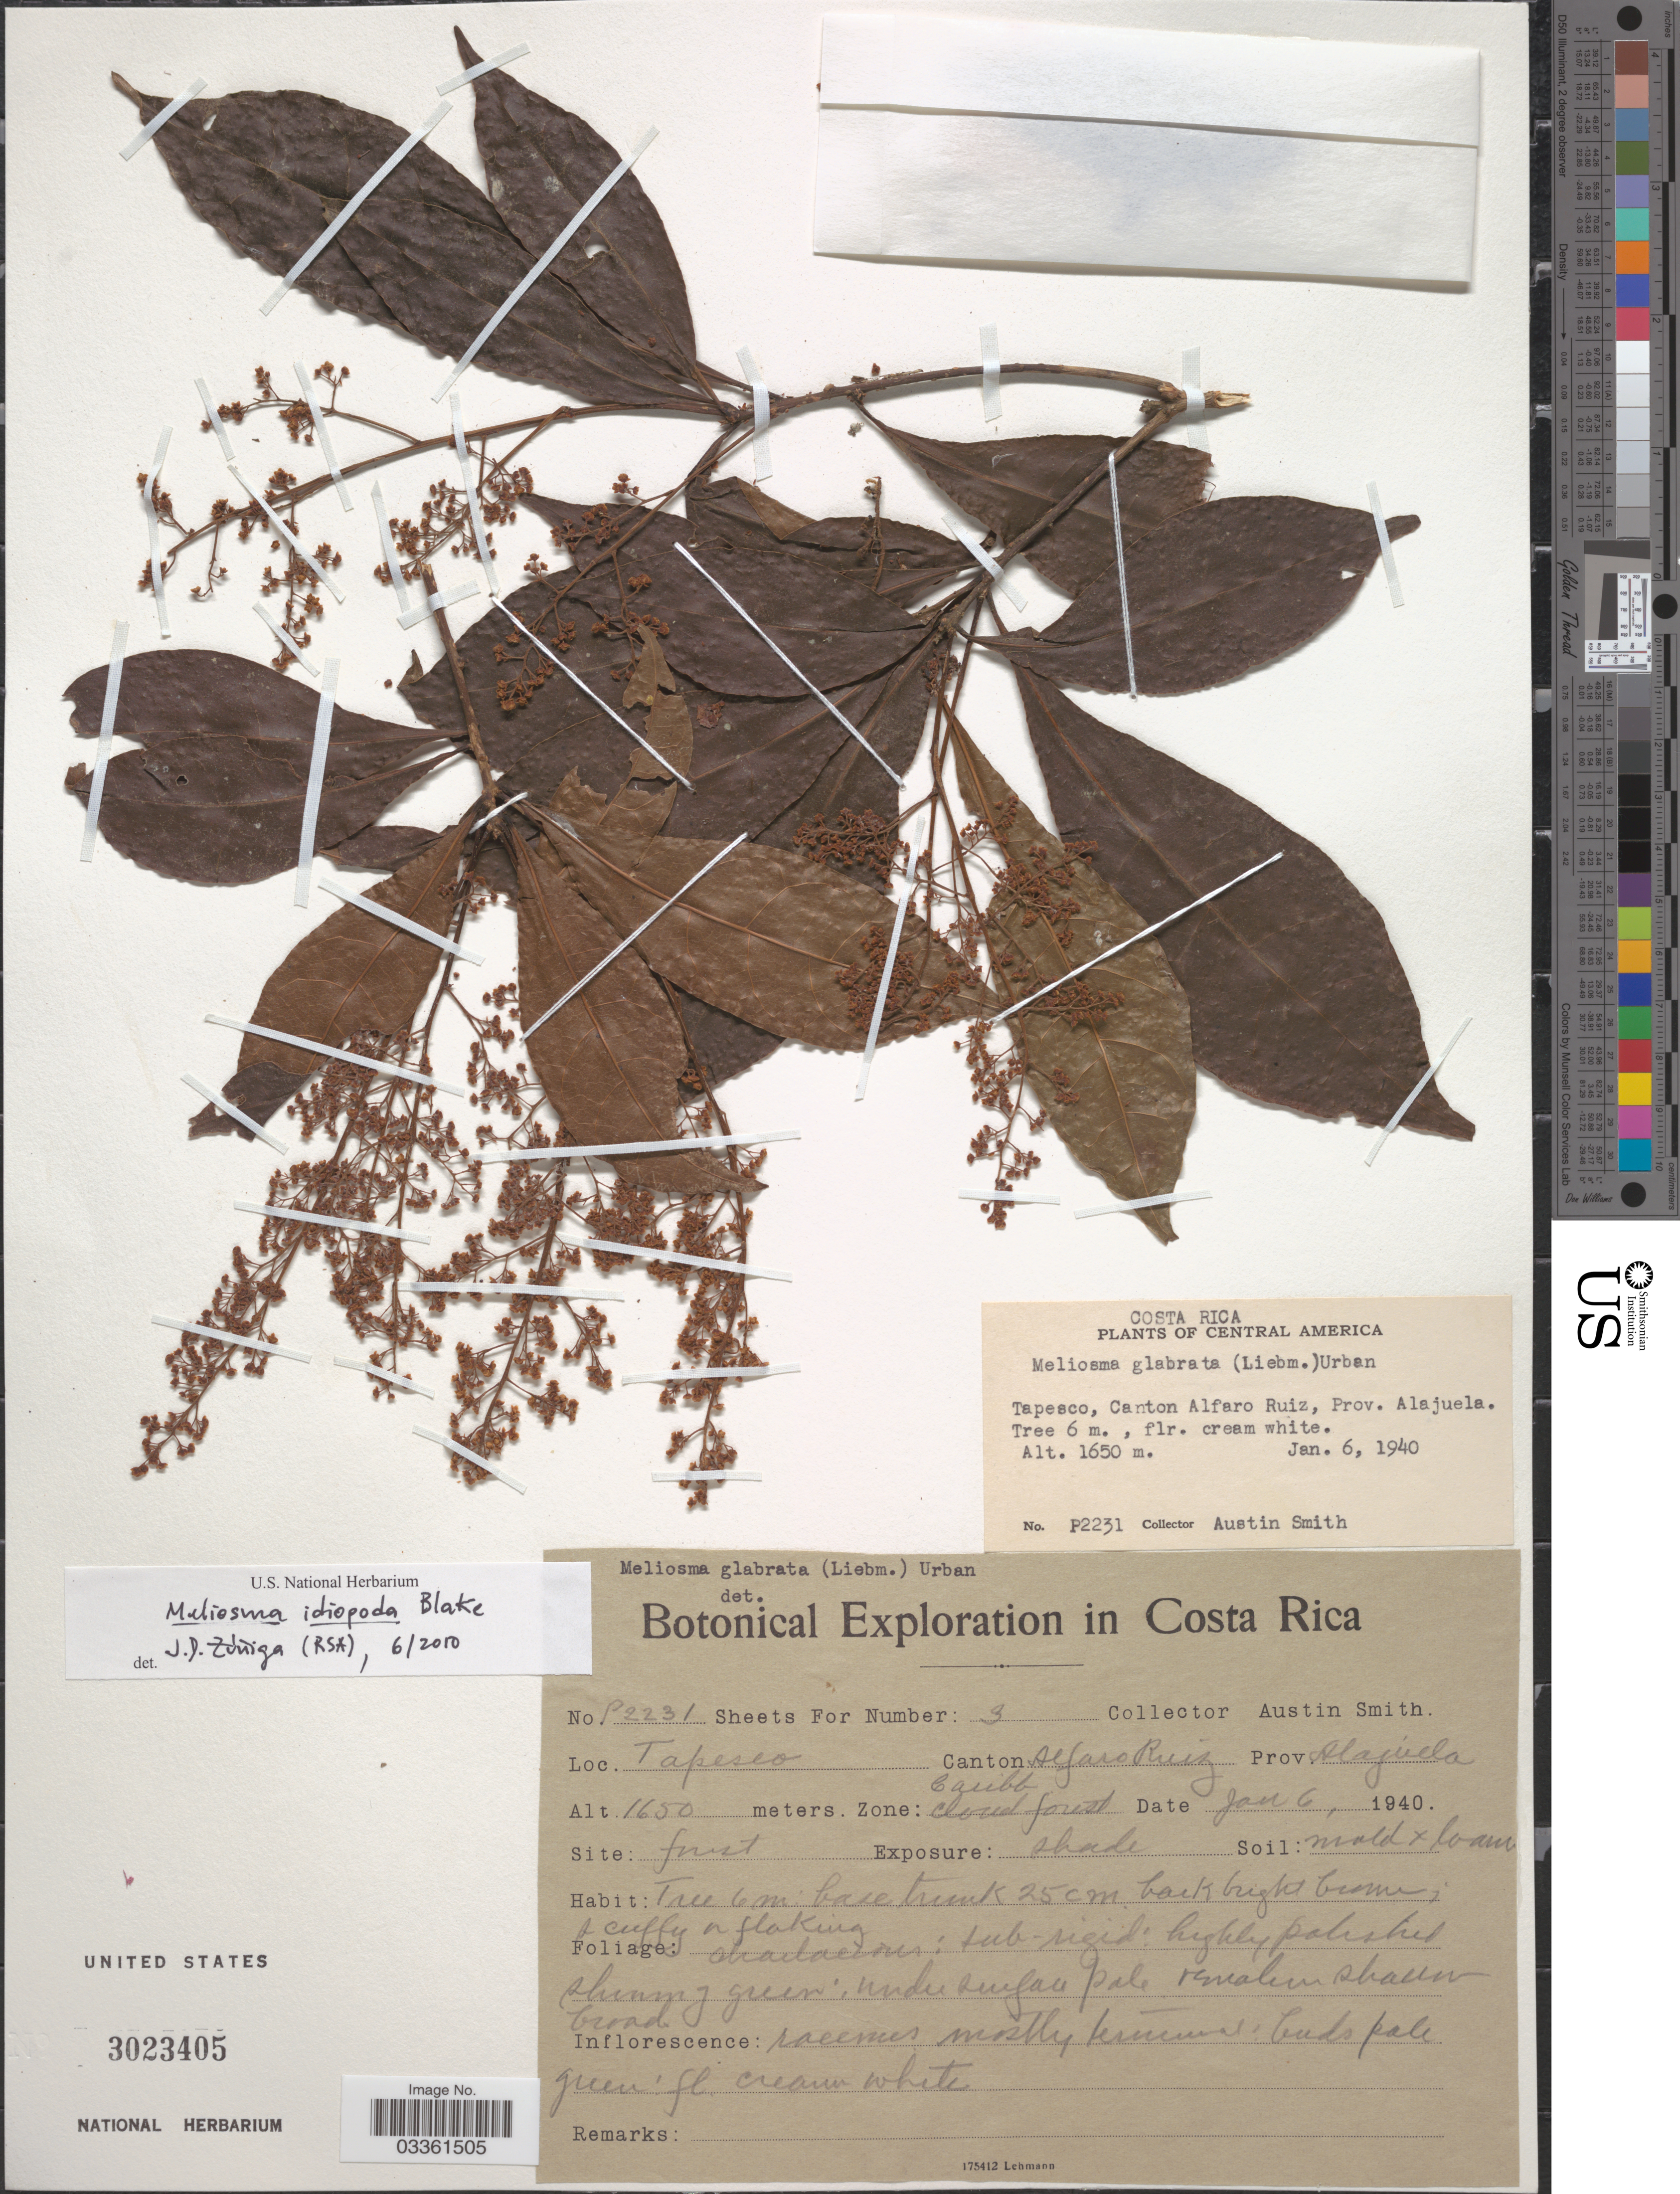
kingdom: Plantae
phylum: Tracheophyta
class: Magnoliopsida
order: Proteales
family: Sabiaceae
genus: Meliosma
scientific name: Meliosma idiopoda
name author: S.F. Blake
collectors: Aust P. Smith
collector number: P2231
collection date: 1940-01-06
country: Costa Rica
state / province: Alajuela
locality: Tapesco. Canton Alfaro Ruiz. Zone: Caribb cloud forest.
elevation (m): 1650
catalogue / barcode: US 3023405